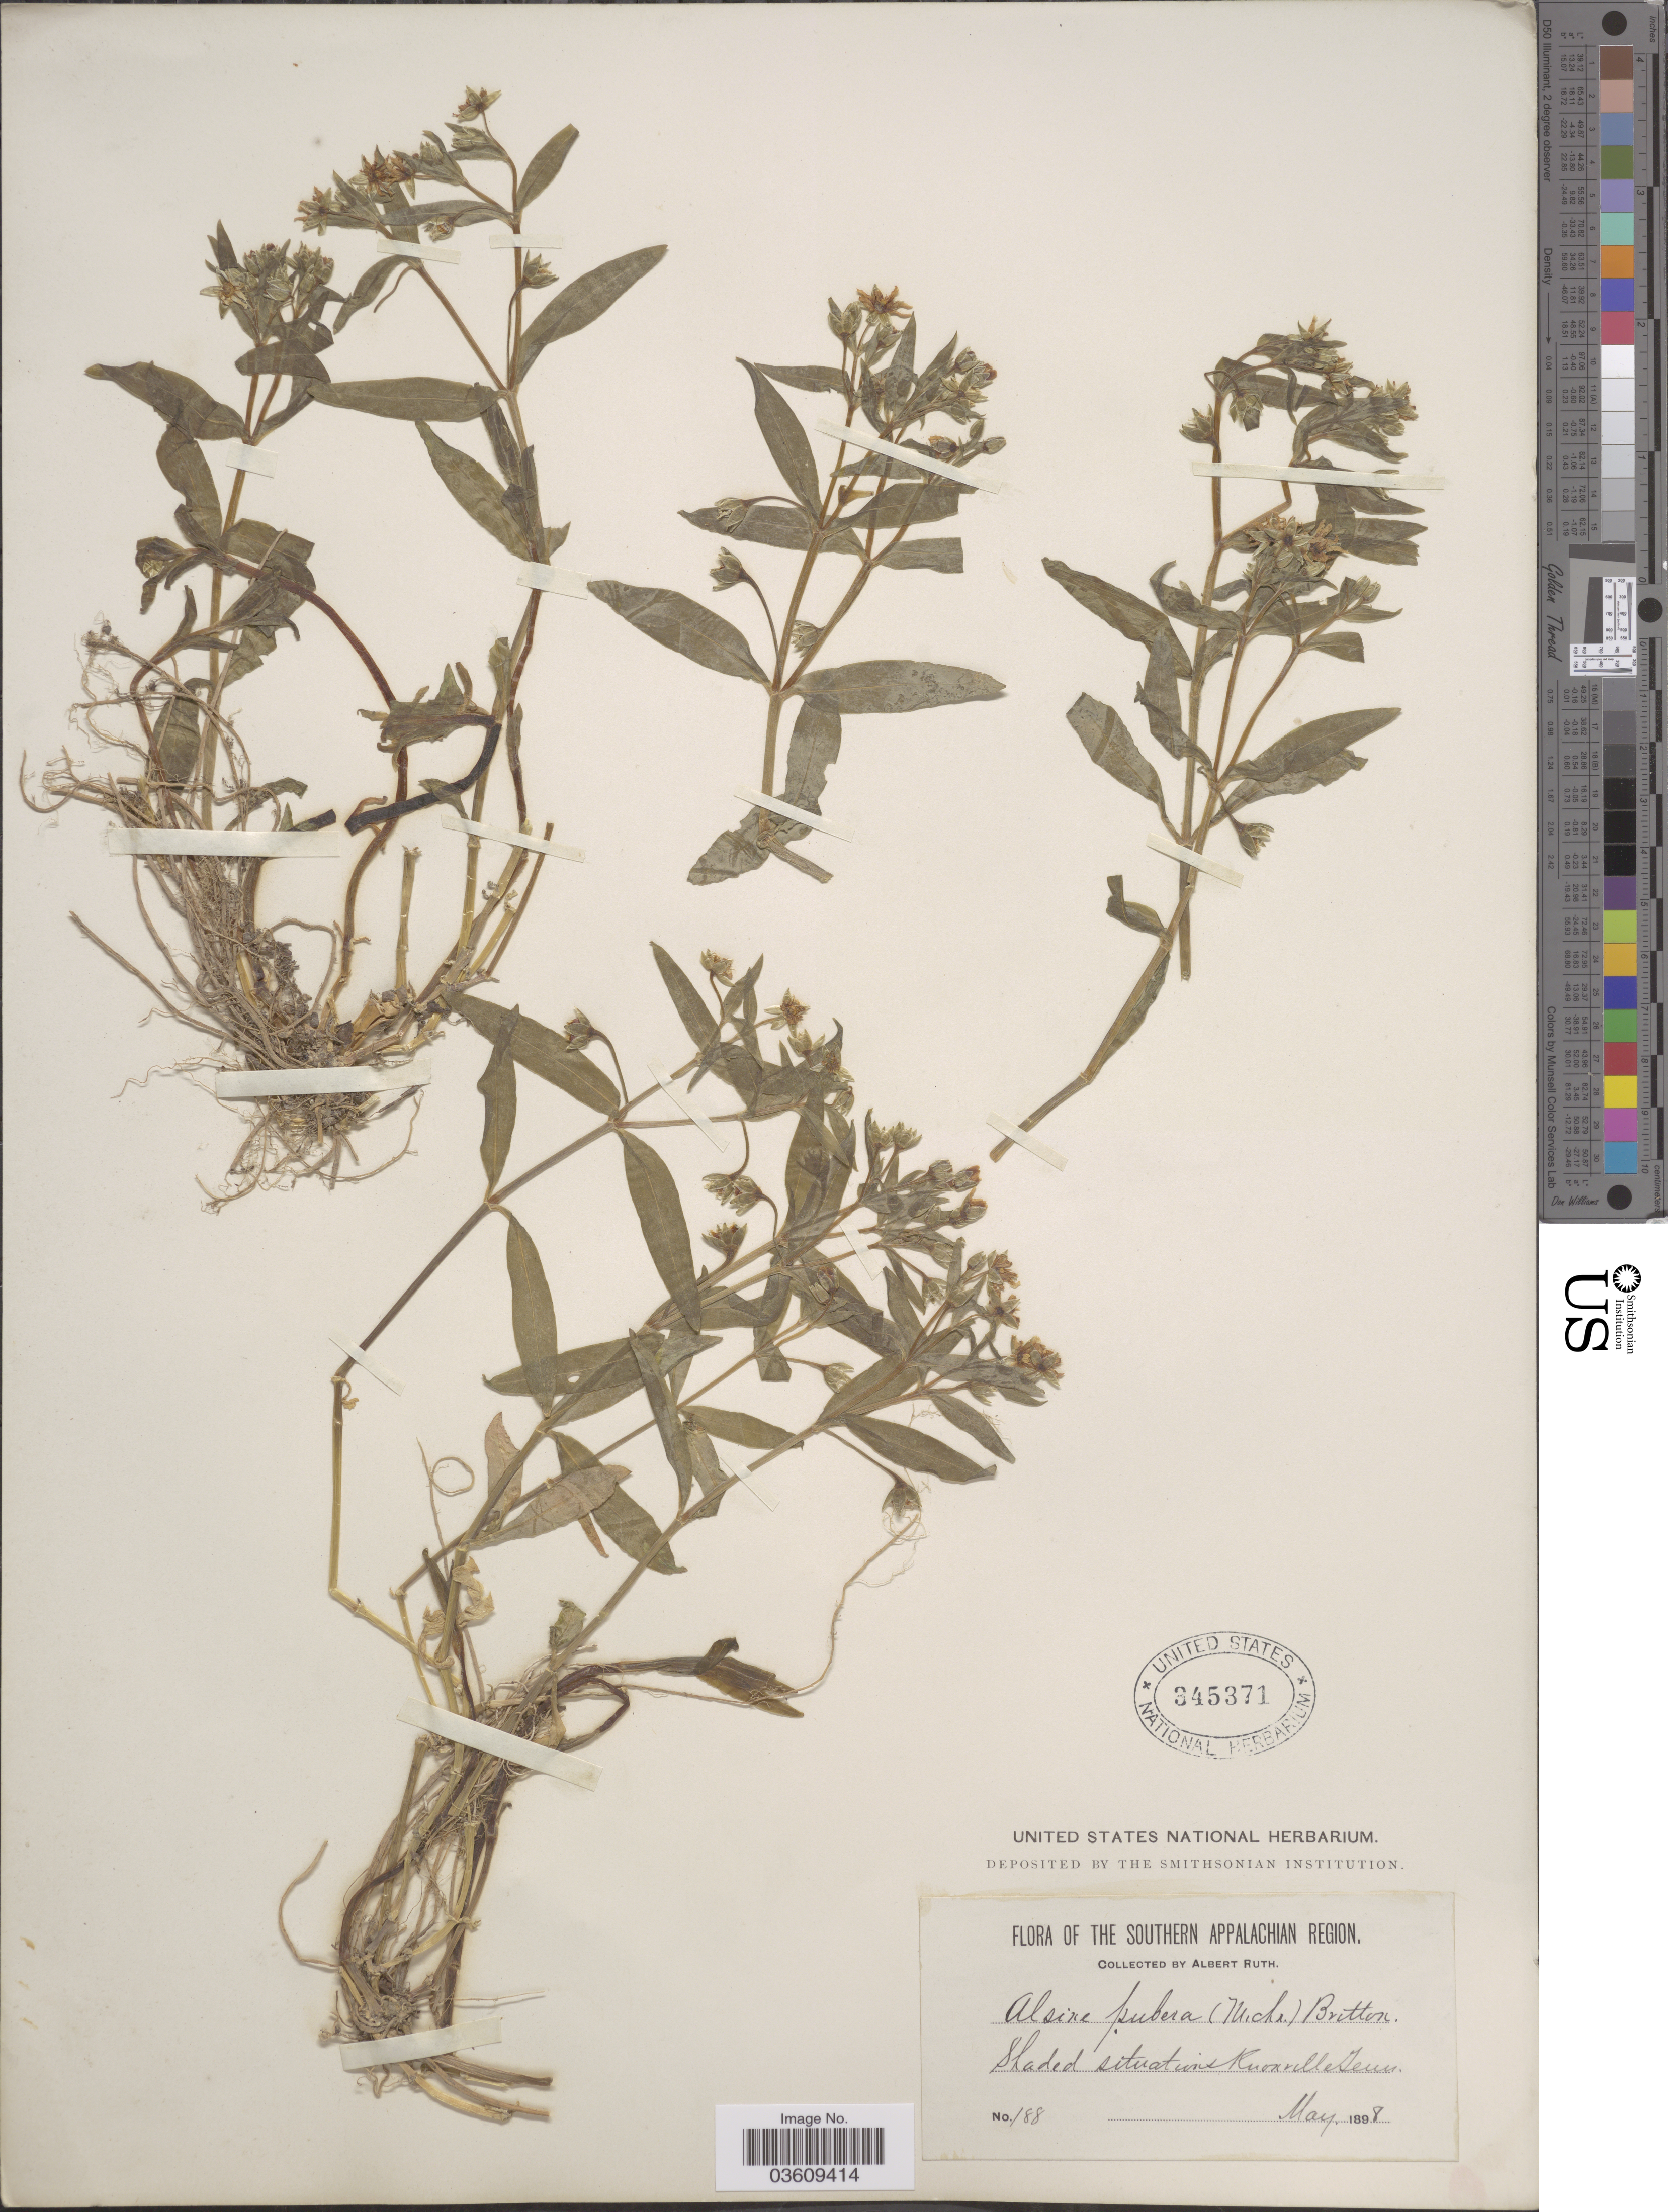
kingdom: Plantae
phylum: Tracheophyta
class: Magnoliopsida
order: Caryophyllales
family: Caryophyllaceae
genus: Stellaria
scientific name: Stellaria pubera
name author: Michx.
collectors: A. Ruth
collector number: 188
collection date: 1898-05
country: United States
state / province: Tennessee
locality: The Southern Appalachian Region. Shaded situation. Knoxville.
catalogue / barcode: US 345371